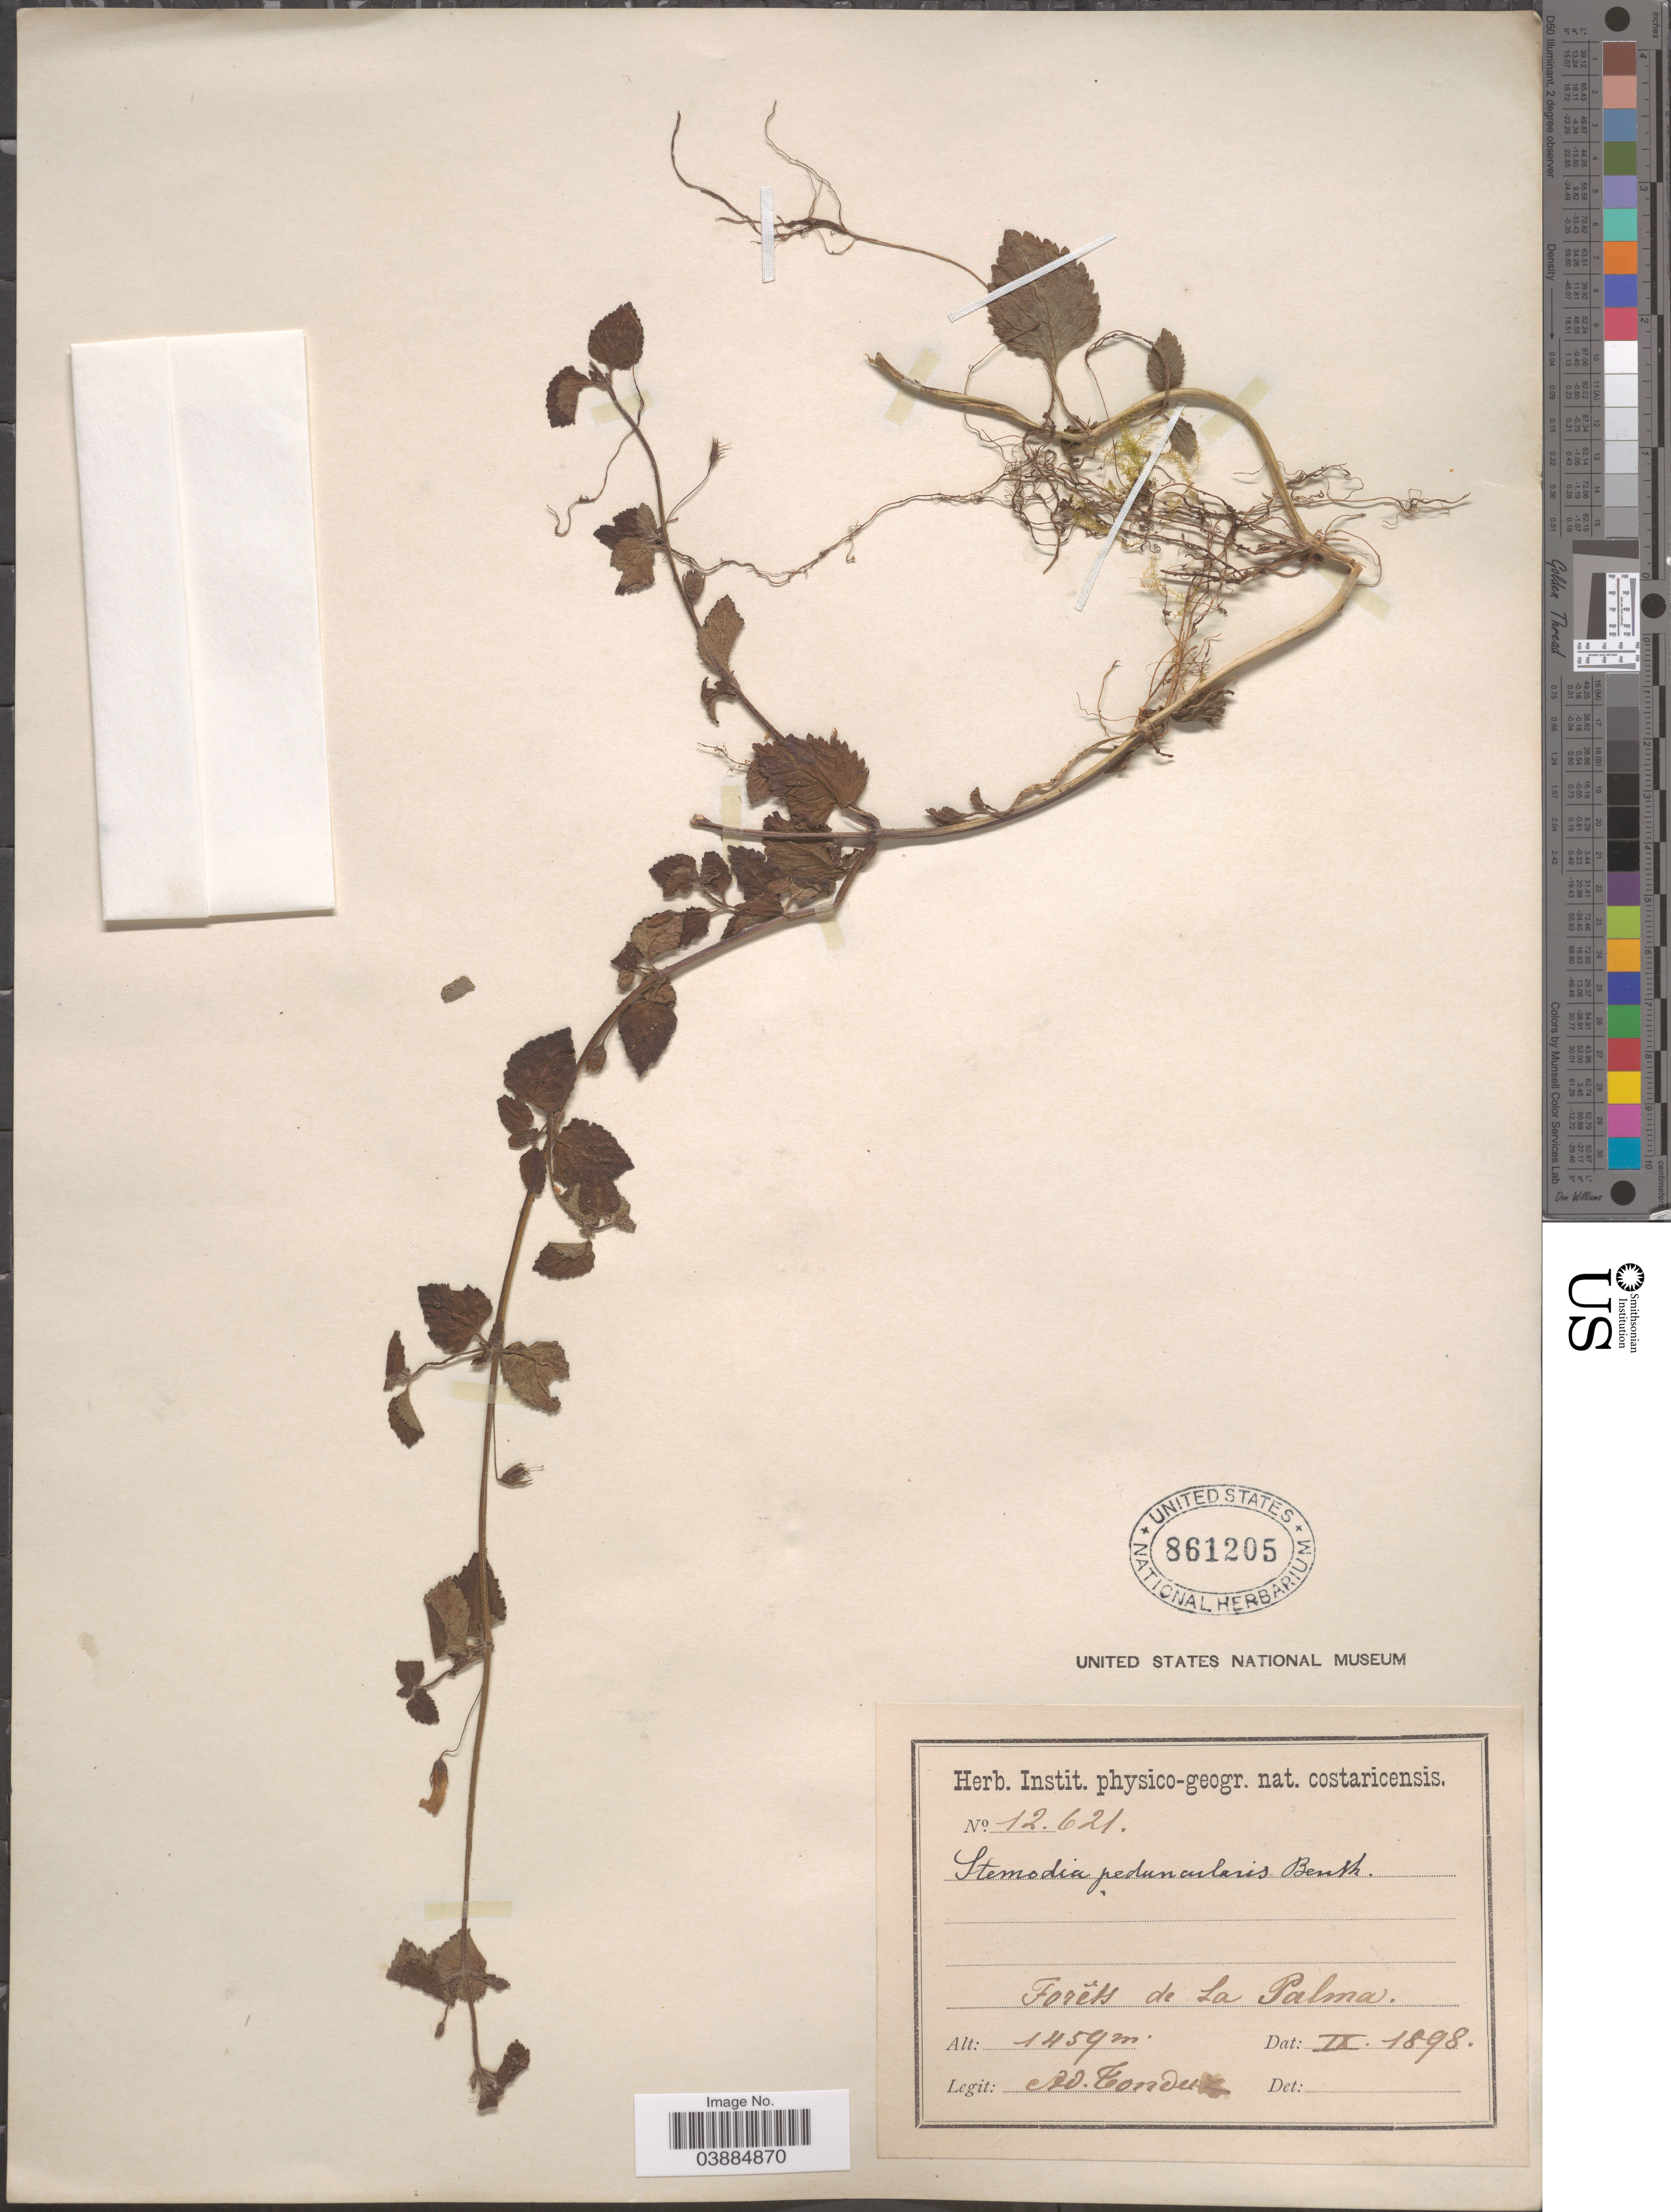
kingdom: Plantae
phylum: Tracheophyta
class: Magnoliopsida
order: Lamiales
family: Plantaginaceae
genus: Stemodia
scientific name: Stemodia peduncularis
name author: Benth.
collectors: A. Tonduz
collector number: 12621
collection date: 1898-09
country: Costa Rica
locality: Forĕts de la Palma.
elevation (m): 1459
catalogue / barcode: US 861205